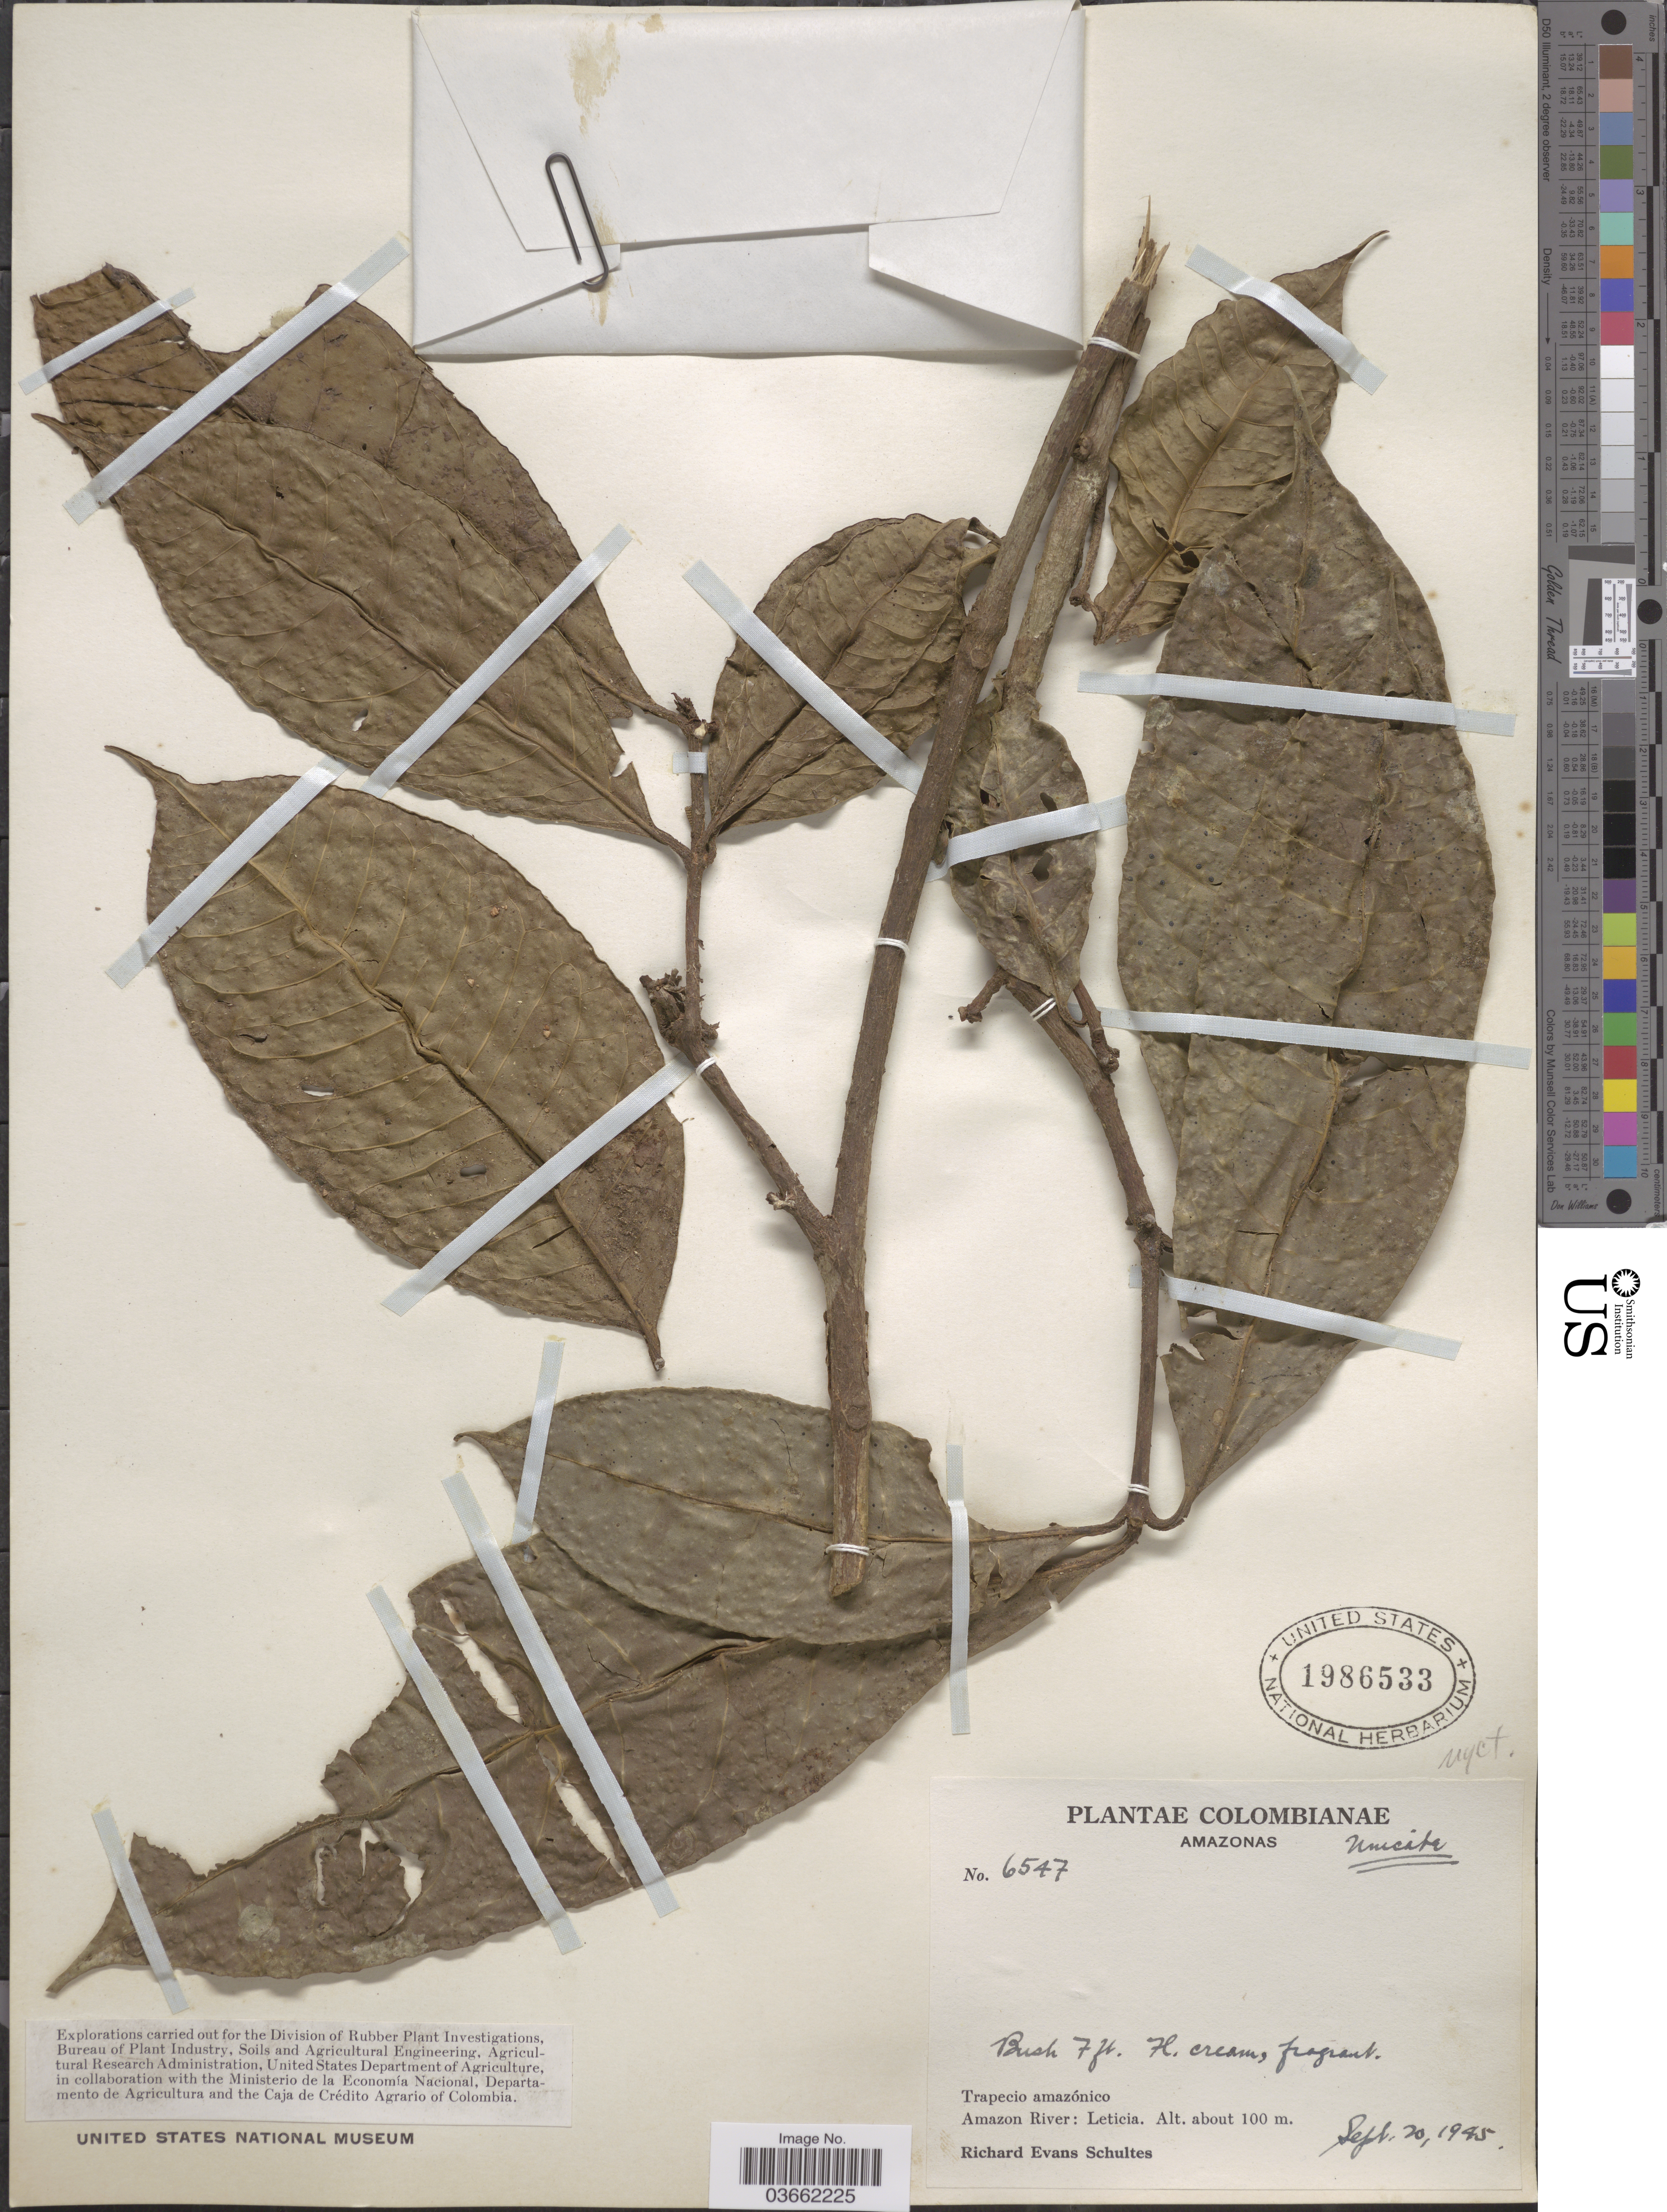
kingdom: Plantae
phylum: Tracheophyta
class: Magnoliopsida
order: Caryophyllales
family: Nyctaginaceae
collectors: R. E. Schultes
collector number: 6547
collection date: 1945-09-20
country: Colombia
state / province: Amazônas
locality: Trapecio amazónico. Amazon River: Leticia.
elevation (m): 100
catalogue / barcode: US 1986533